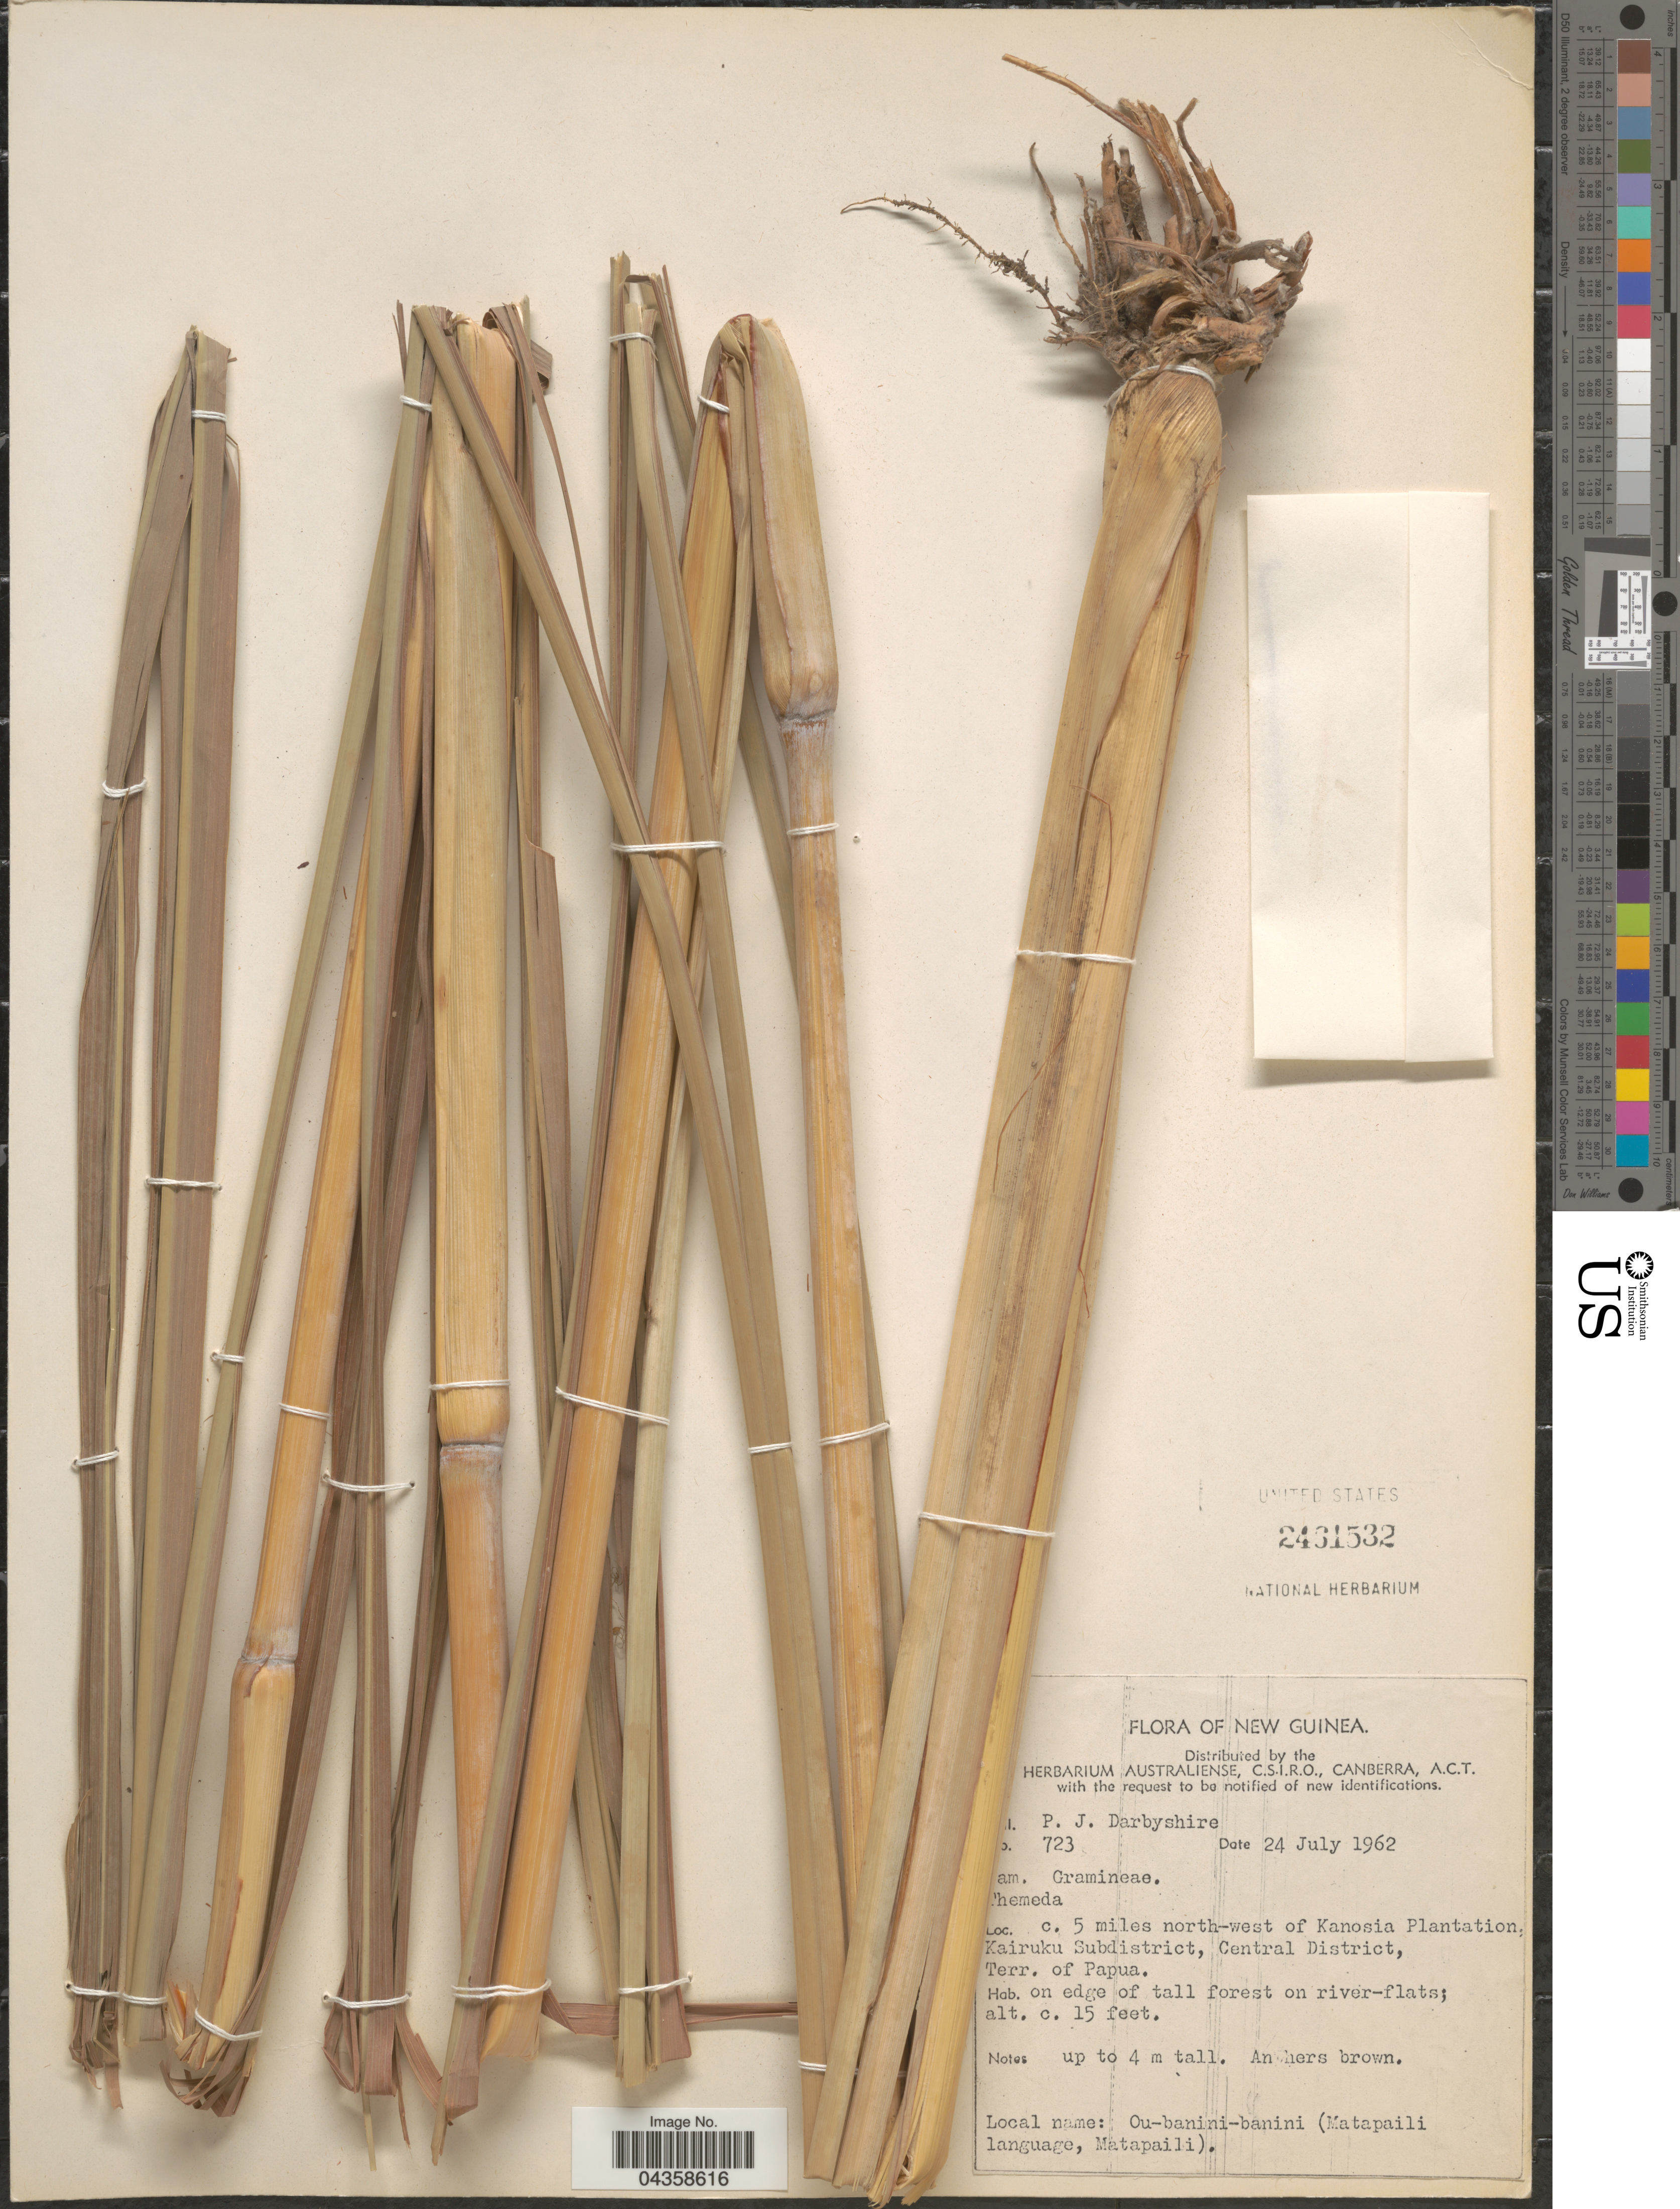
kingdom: Plantae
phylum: Tracheophyta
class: Liliopsida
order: Poales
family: Poaceae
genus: Themeda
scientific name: Themeda sp.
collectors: P. Darbyshire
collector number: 723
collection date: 1962-07-24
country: Papua New Guinea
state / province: Central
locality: New Guinea. C. 5 miles north-west of Kanosia Plantation, Kairuku Subdistrict, Central District, Terr. of Papua.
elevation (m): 5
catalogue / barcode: US 2431532